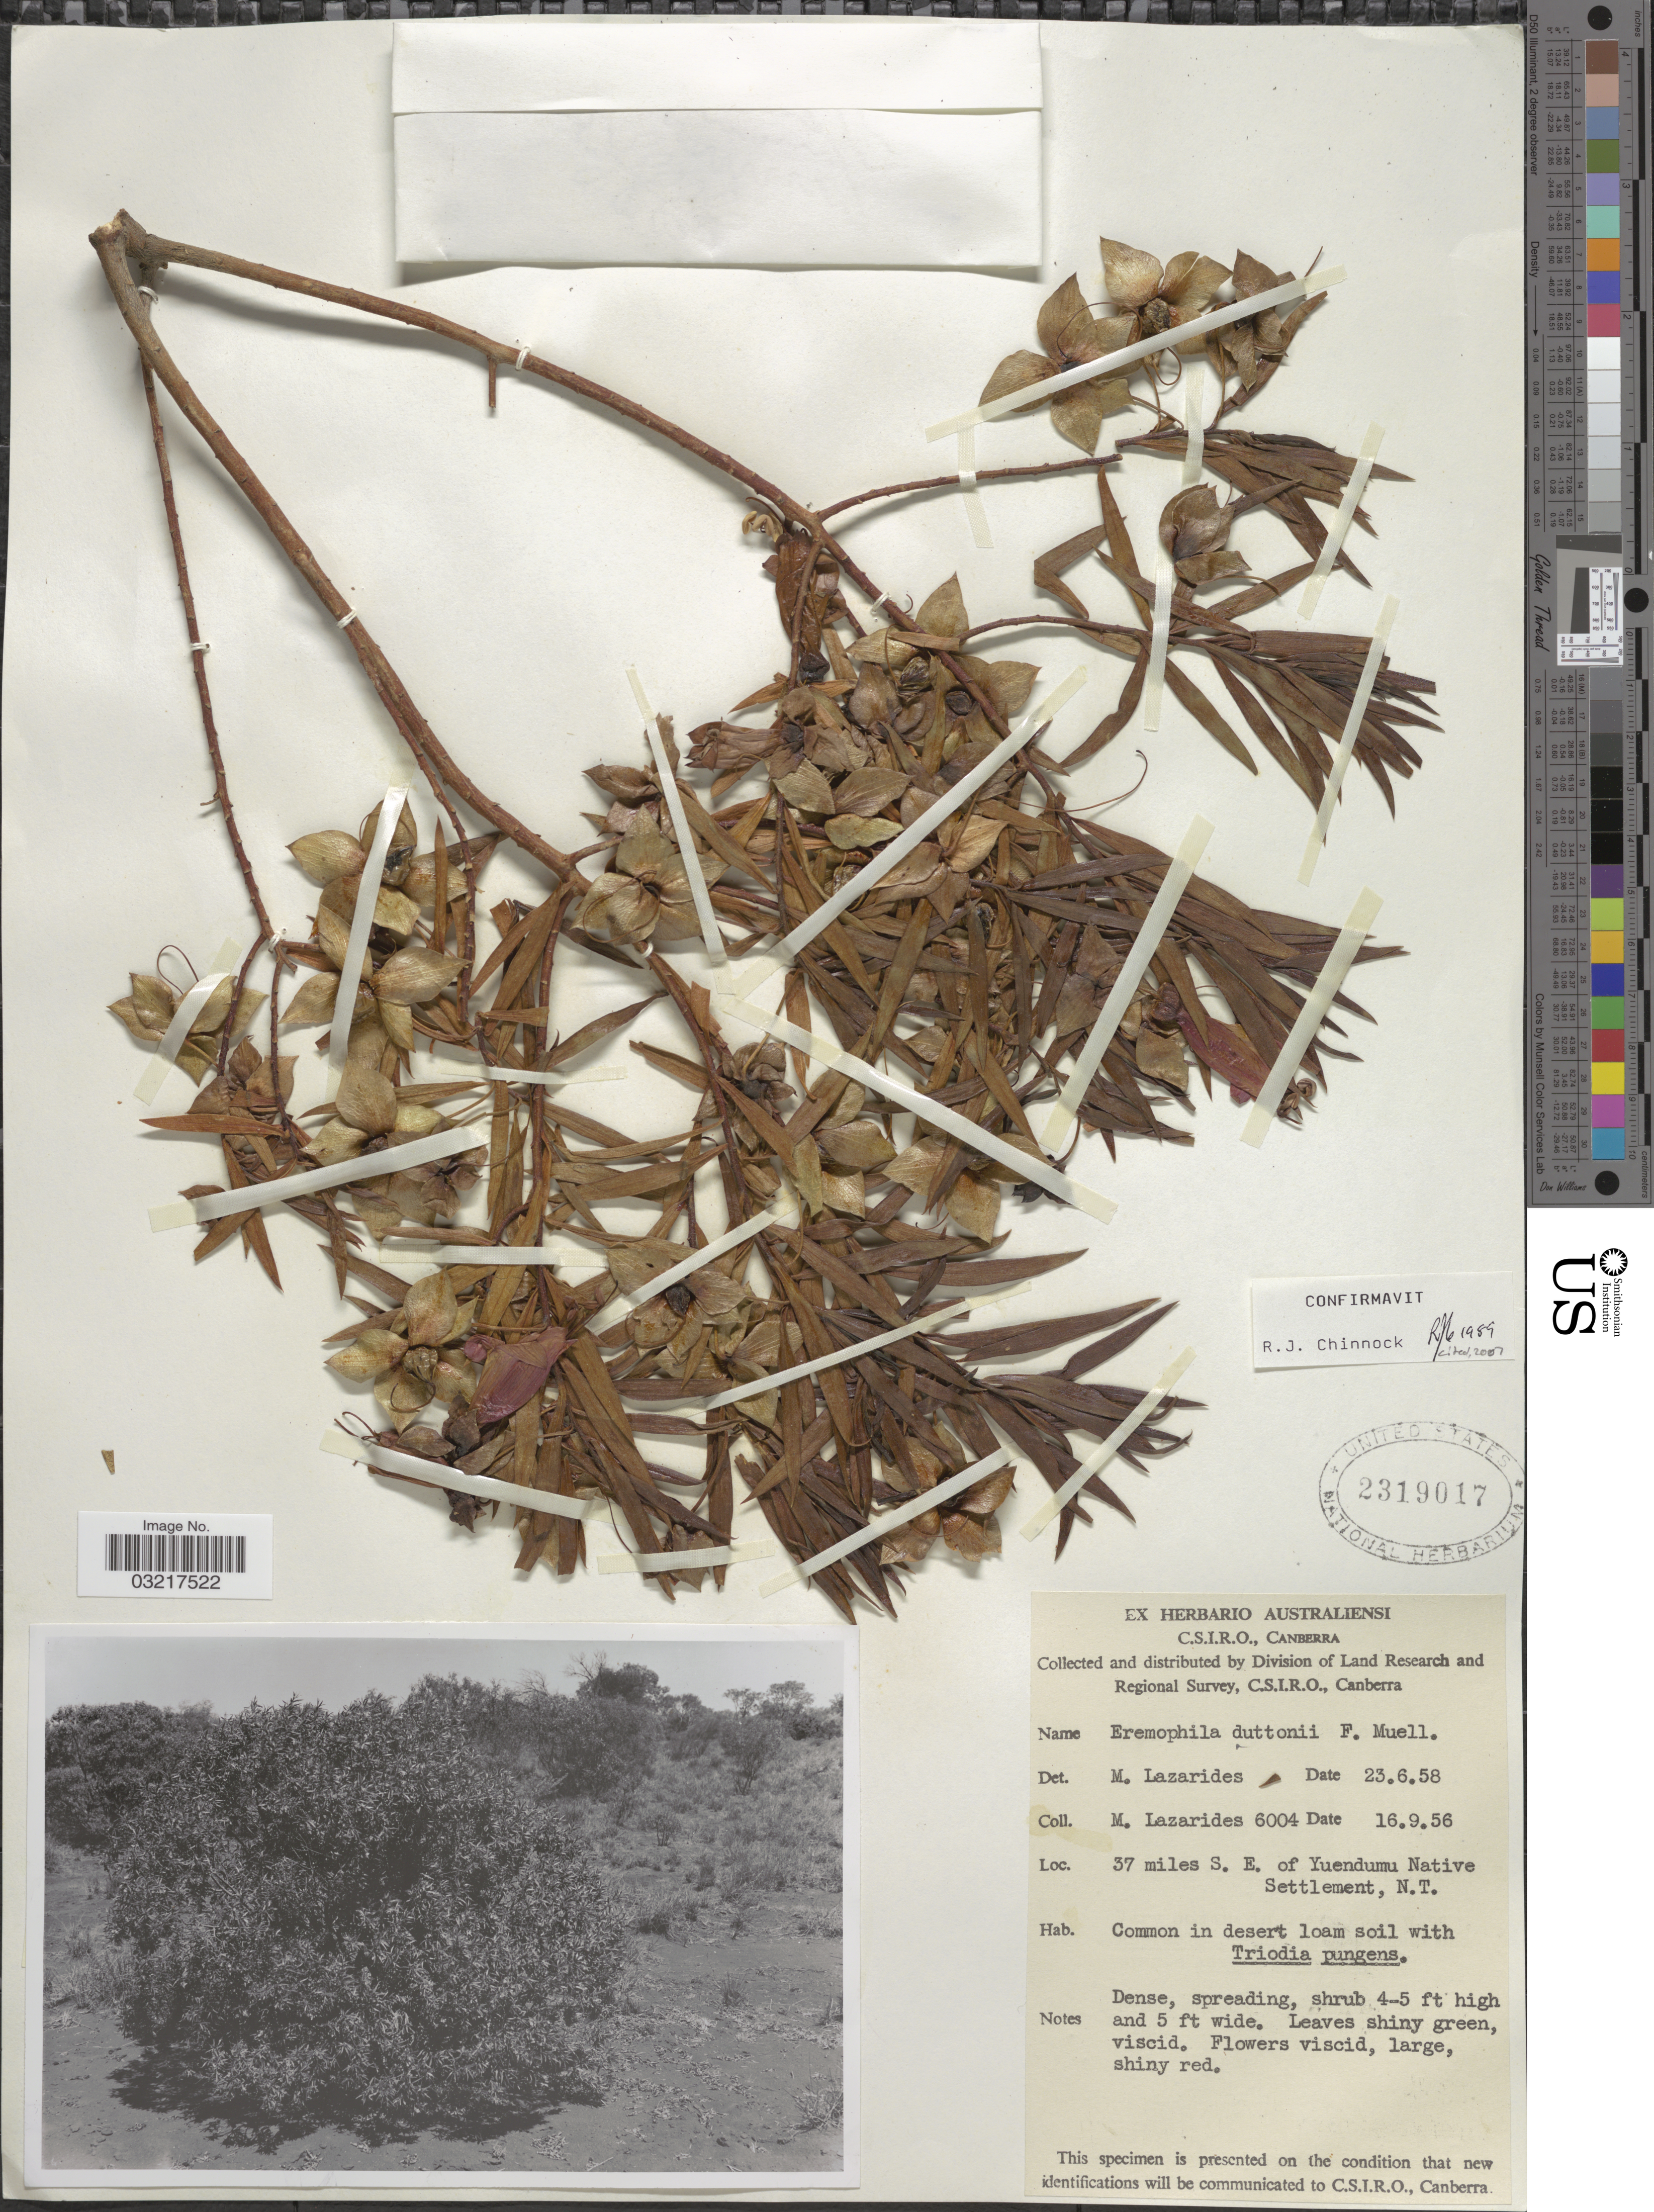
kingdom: Plantae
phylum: Tracheophyta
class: Magnoliopsida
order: Lamiales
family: Scrophulariaceae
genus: Eremophila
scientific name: Eremophila duttonii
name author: F. Muell.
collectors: M. Lazarides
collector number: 6004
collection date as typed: Transcribed d/m/y: 16/9/56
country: Australia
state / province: Northern Territory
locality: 37 miles S. E. of Yuendumu Native Settlement, N.T.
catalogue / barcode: US 2319017